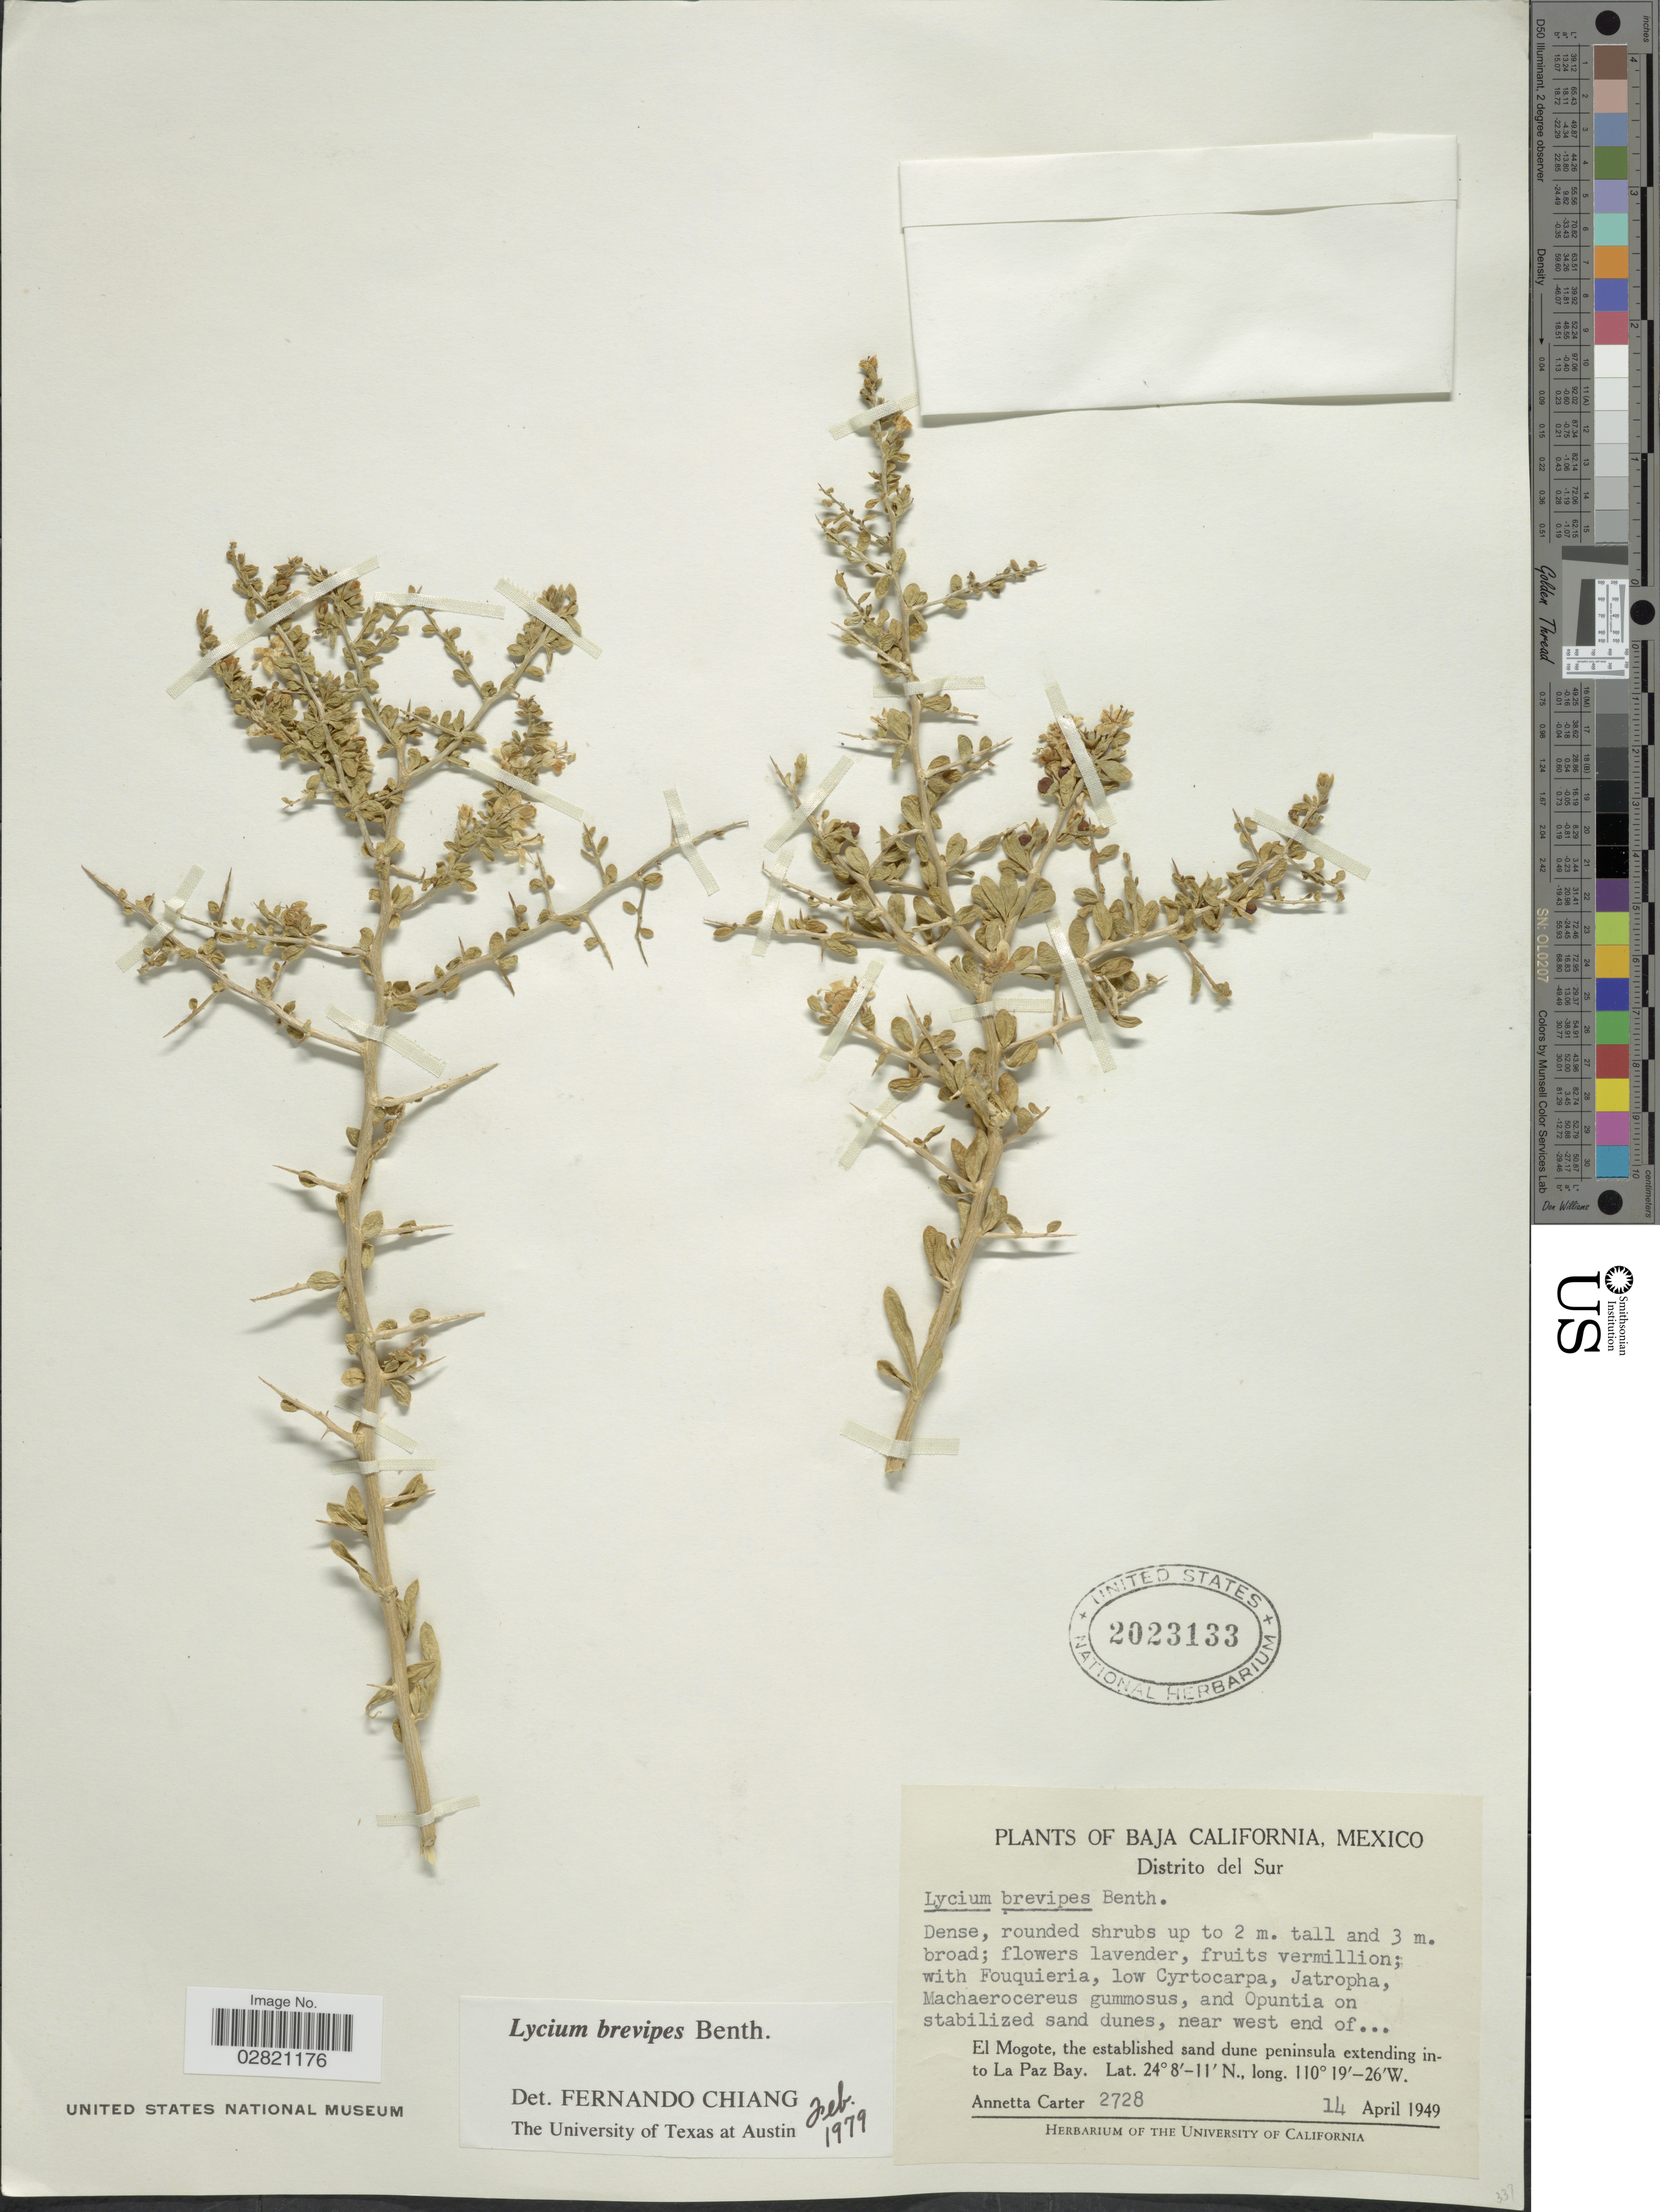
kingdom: Plantae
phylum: Tracheophyta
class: Magnoliopsida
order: Solanales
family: Solanaceae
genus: Lycium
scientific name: Lycium brevipes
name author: Benth.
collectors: A. Carter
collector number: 2728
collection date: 1949-04-14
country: Mexico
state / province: Baja California Sur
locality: Distrito del Sur, near west end of El Mogote, the established sand dune peninsula extending into La Paz Bay.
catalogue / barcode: US 2023133